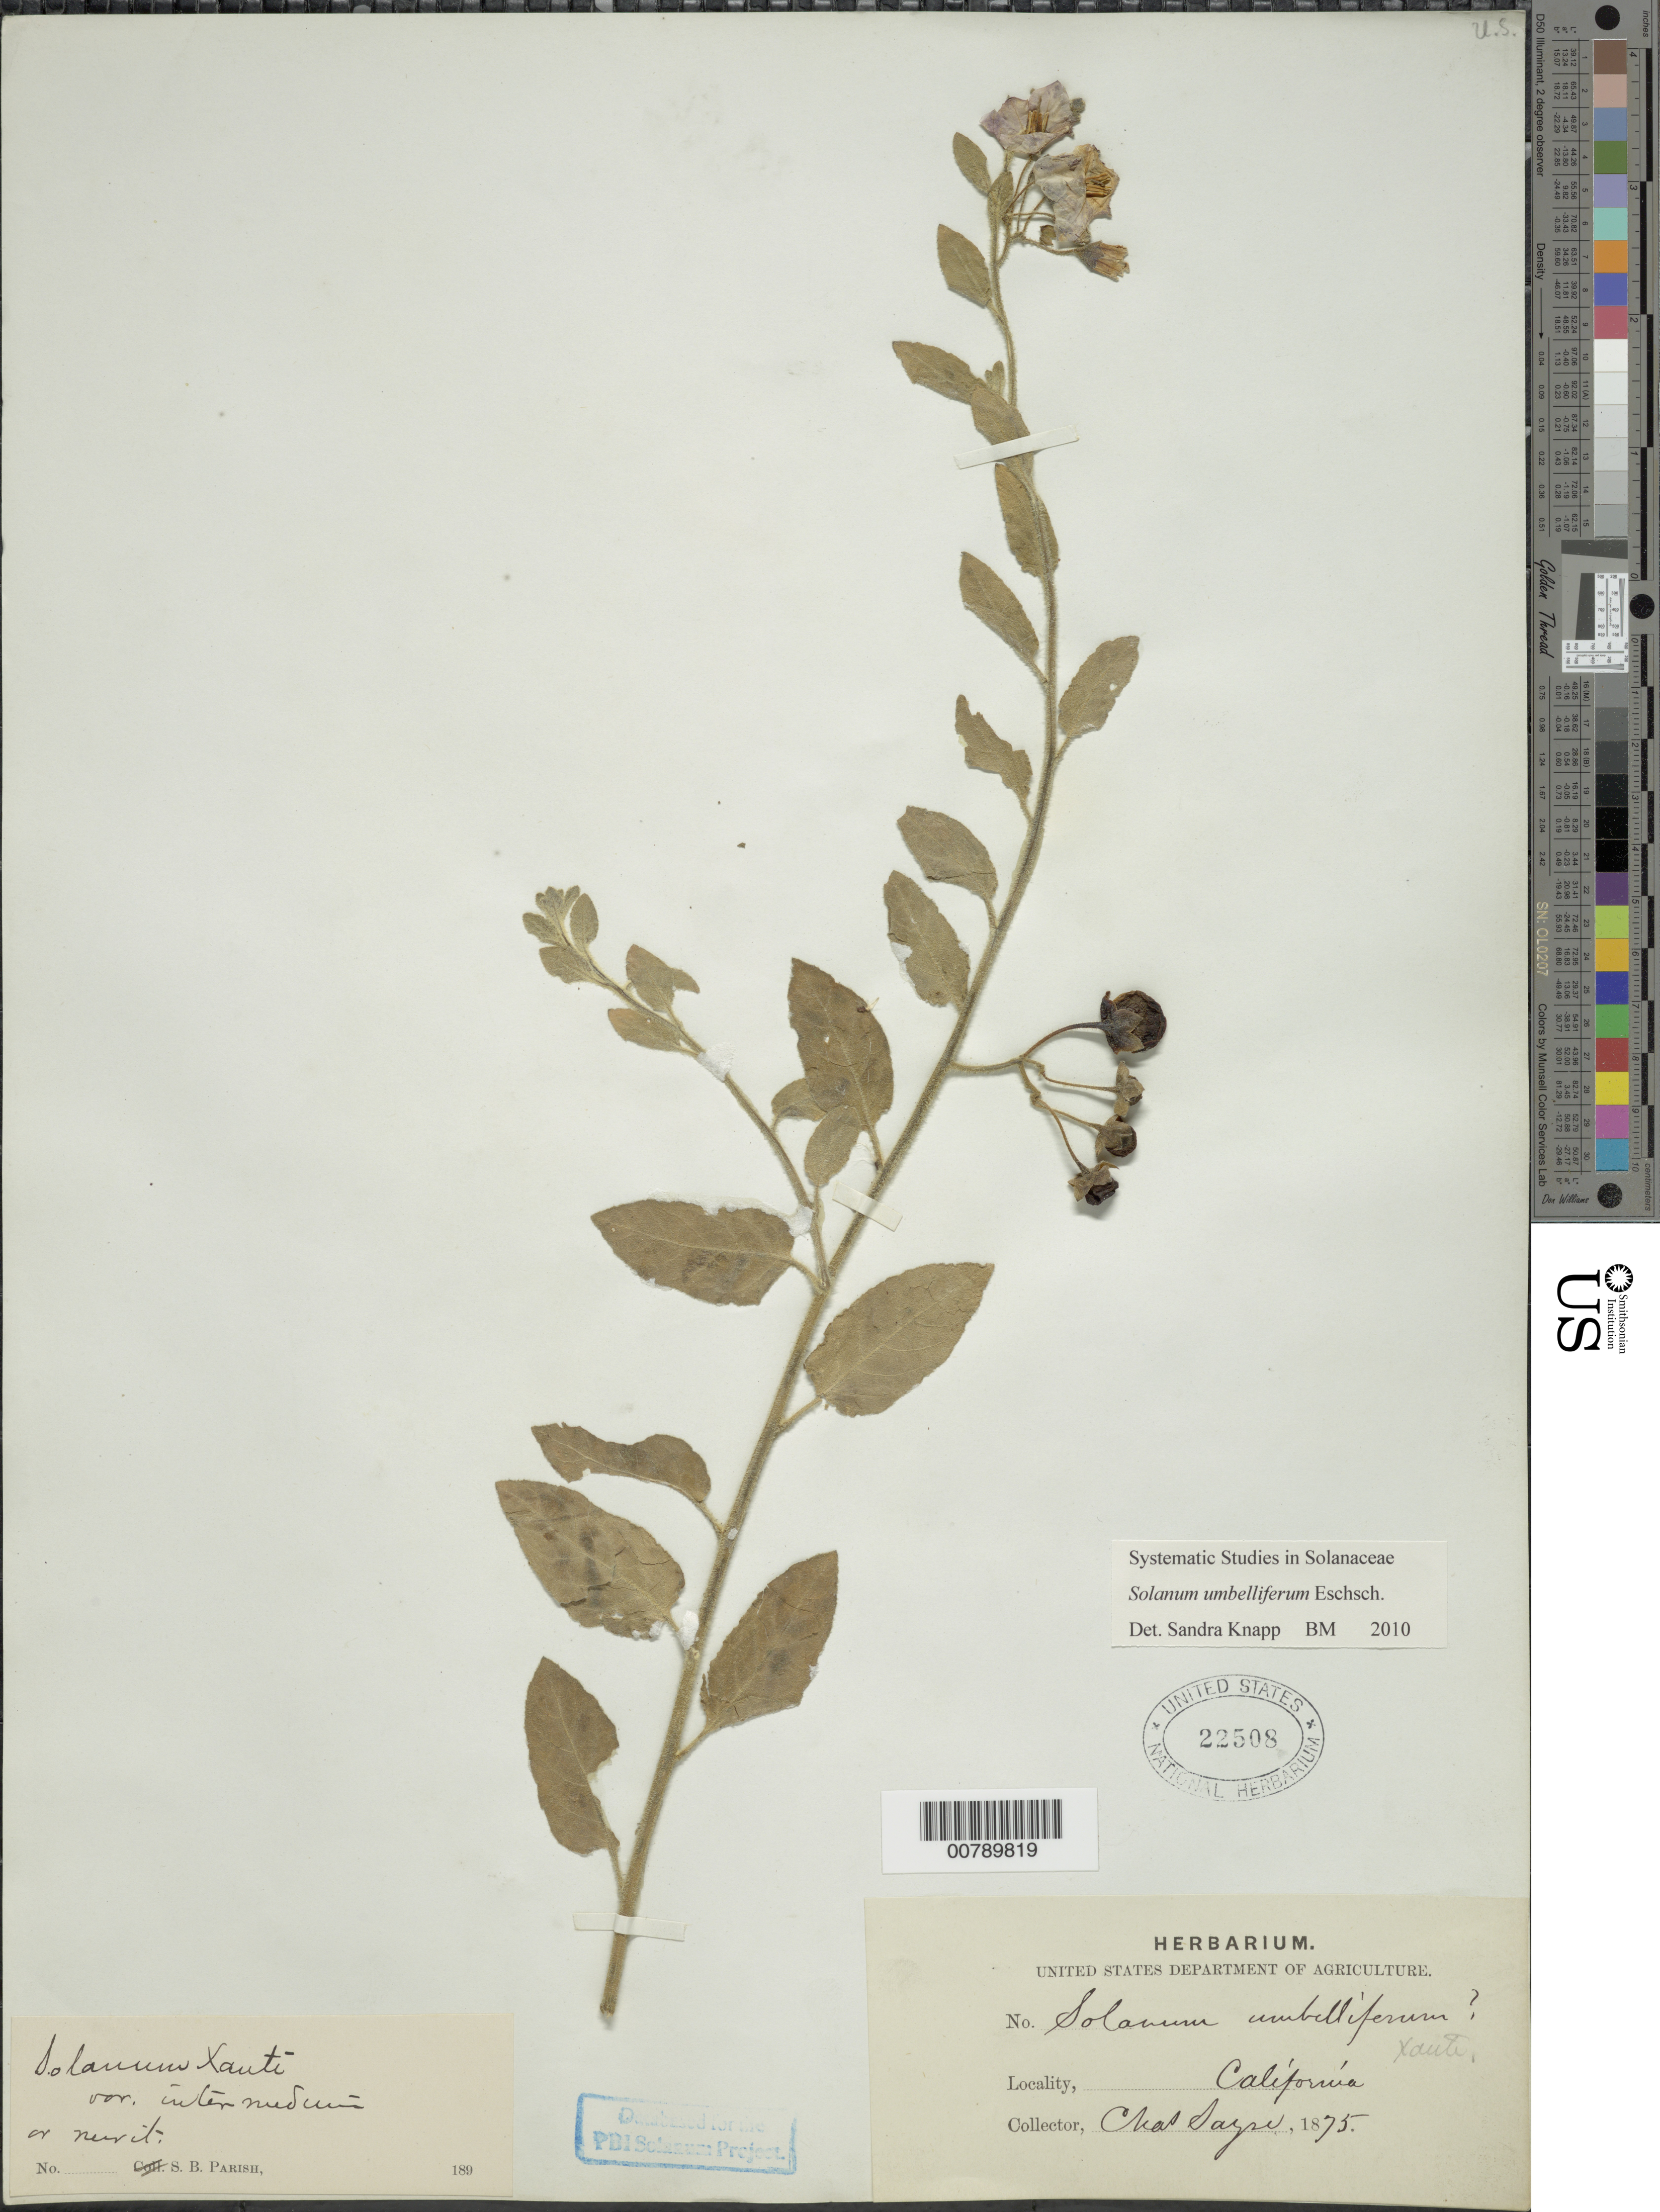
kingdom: Plantae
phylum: Tracheophyta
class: Magnoliopsida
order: Solanales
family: Solanaceae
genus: Solanum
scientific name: Solanum umbelliferum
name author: Eschsch.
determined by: Knapp, S. D.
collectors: C. Sayre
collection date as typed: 1875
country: United States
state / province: California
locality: sin. loc.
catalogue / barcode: US 22508